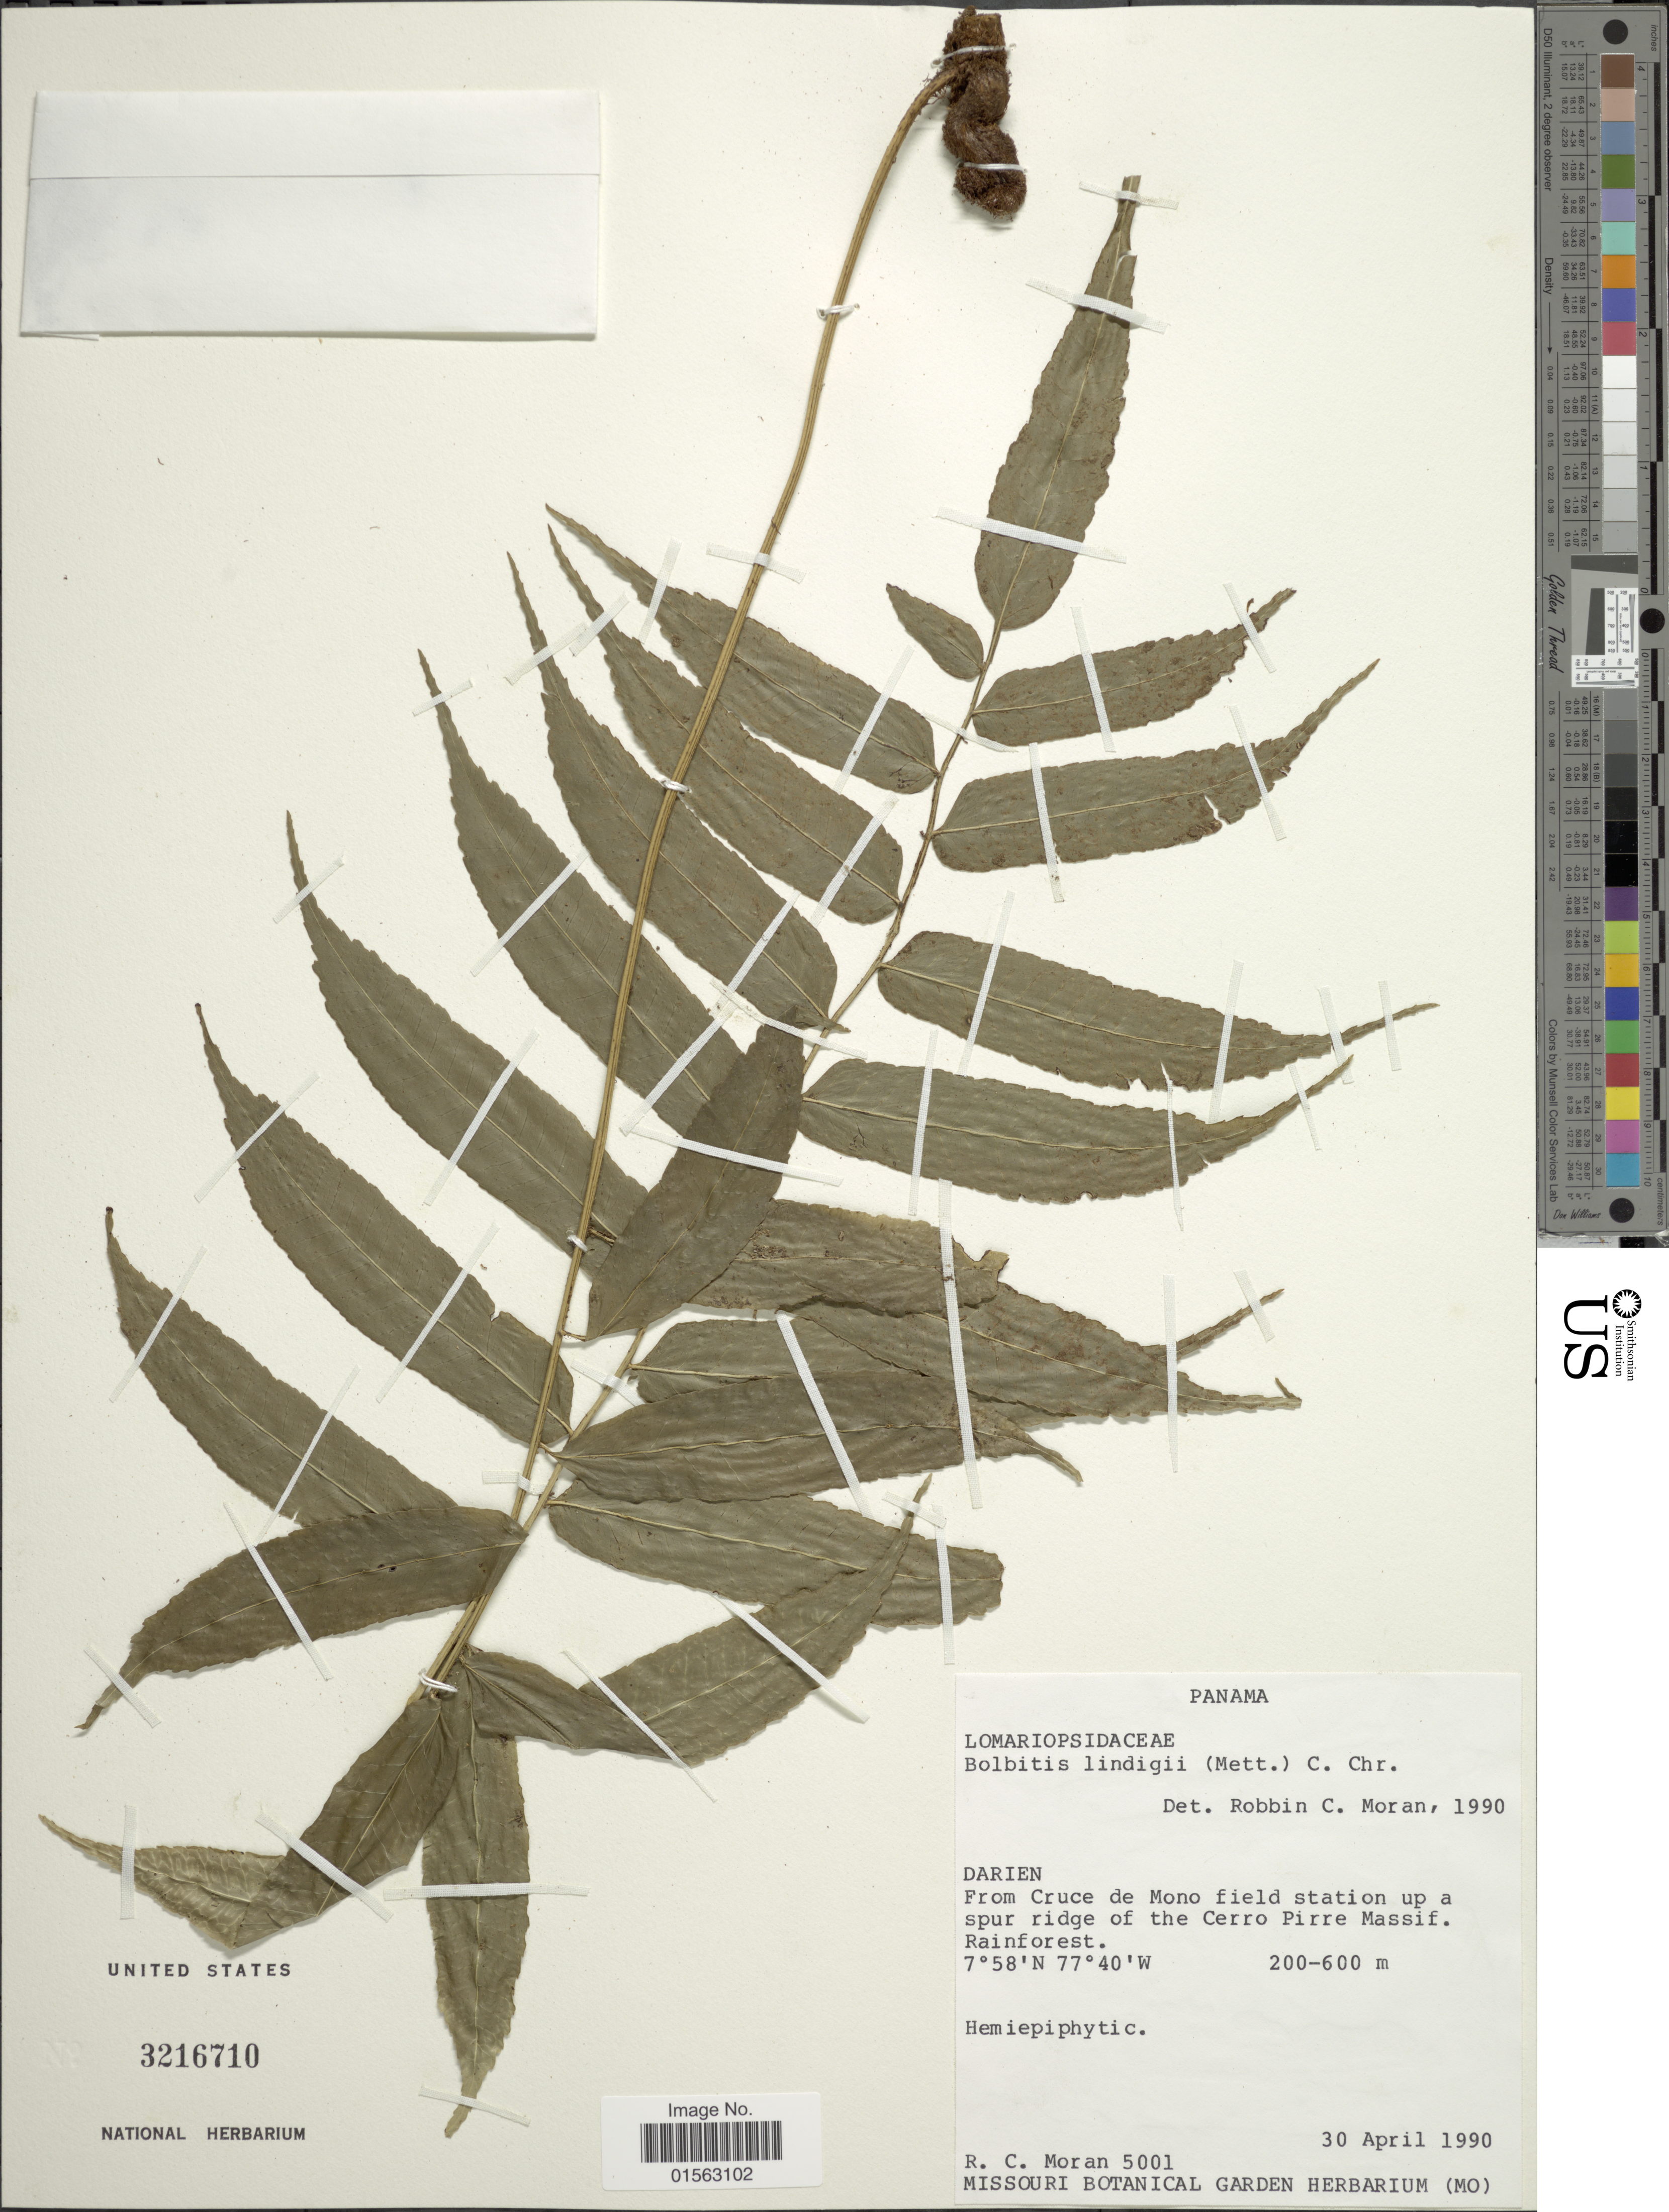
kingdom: Plantae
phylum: Tracheophyta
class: Polypodiopsida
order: Polypodiales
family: Dryopteridaceae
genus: Mickelia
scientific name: Mickelia lindigii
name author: (Mett.) R.C. Moran et al.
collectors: R. C. Moran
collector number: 5001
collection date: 1990-04-30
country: Panama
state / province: Darién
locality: From Curce de Mono field station up a spur ridge of the Cerro Pirre Massif, Rainforest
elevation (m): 200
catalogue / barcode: US 3216710